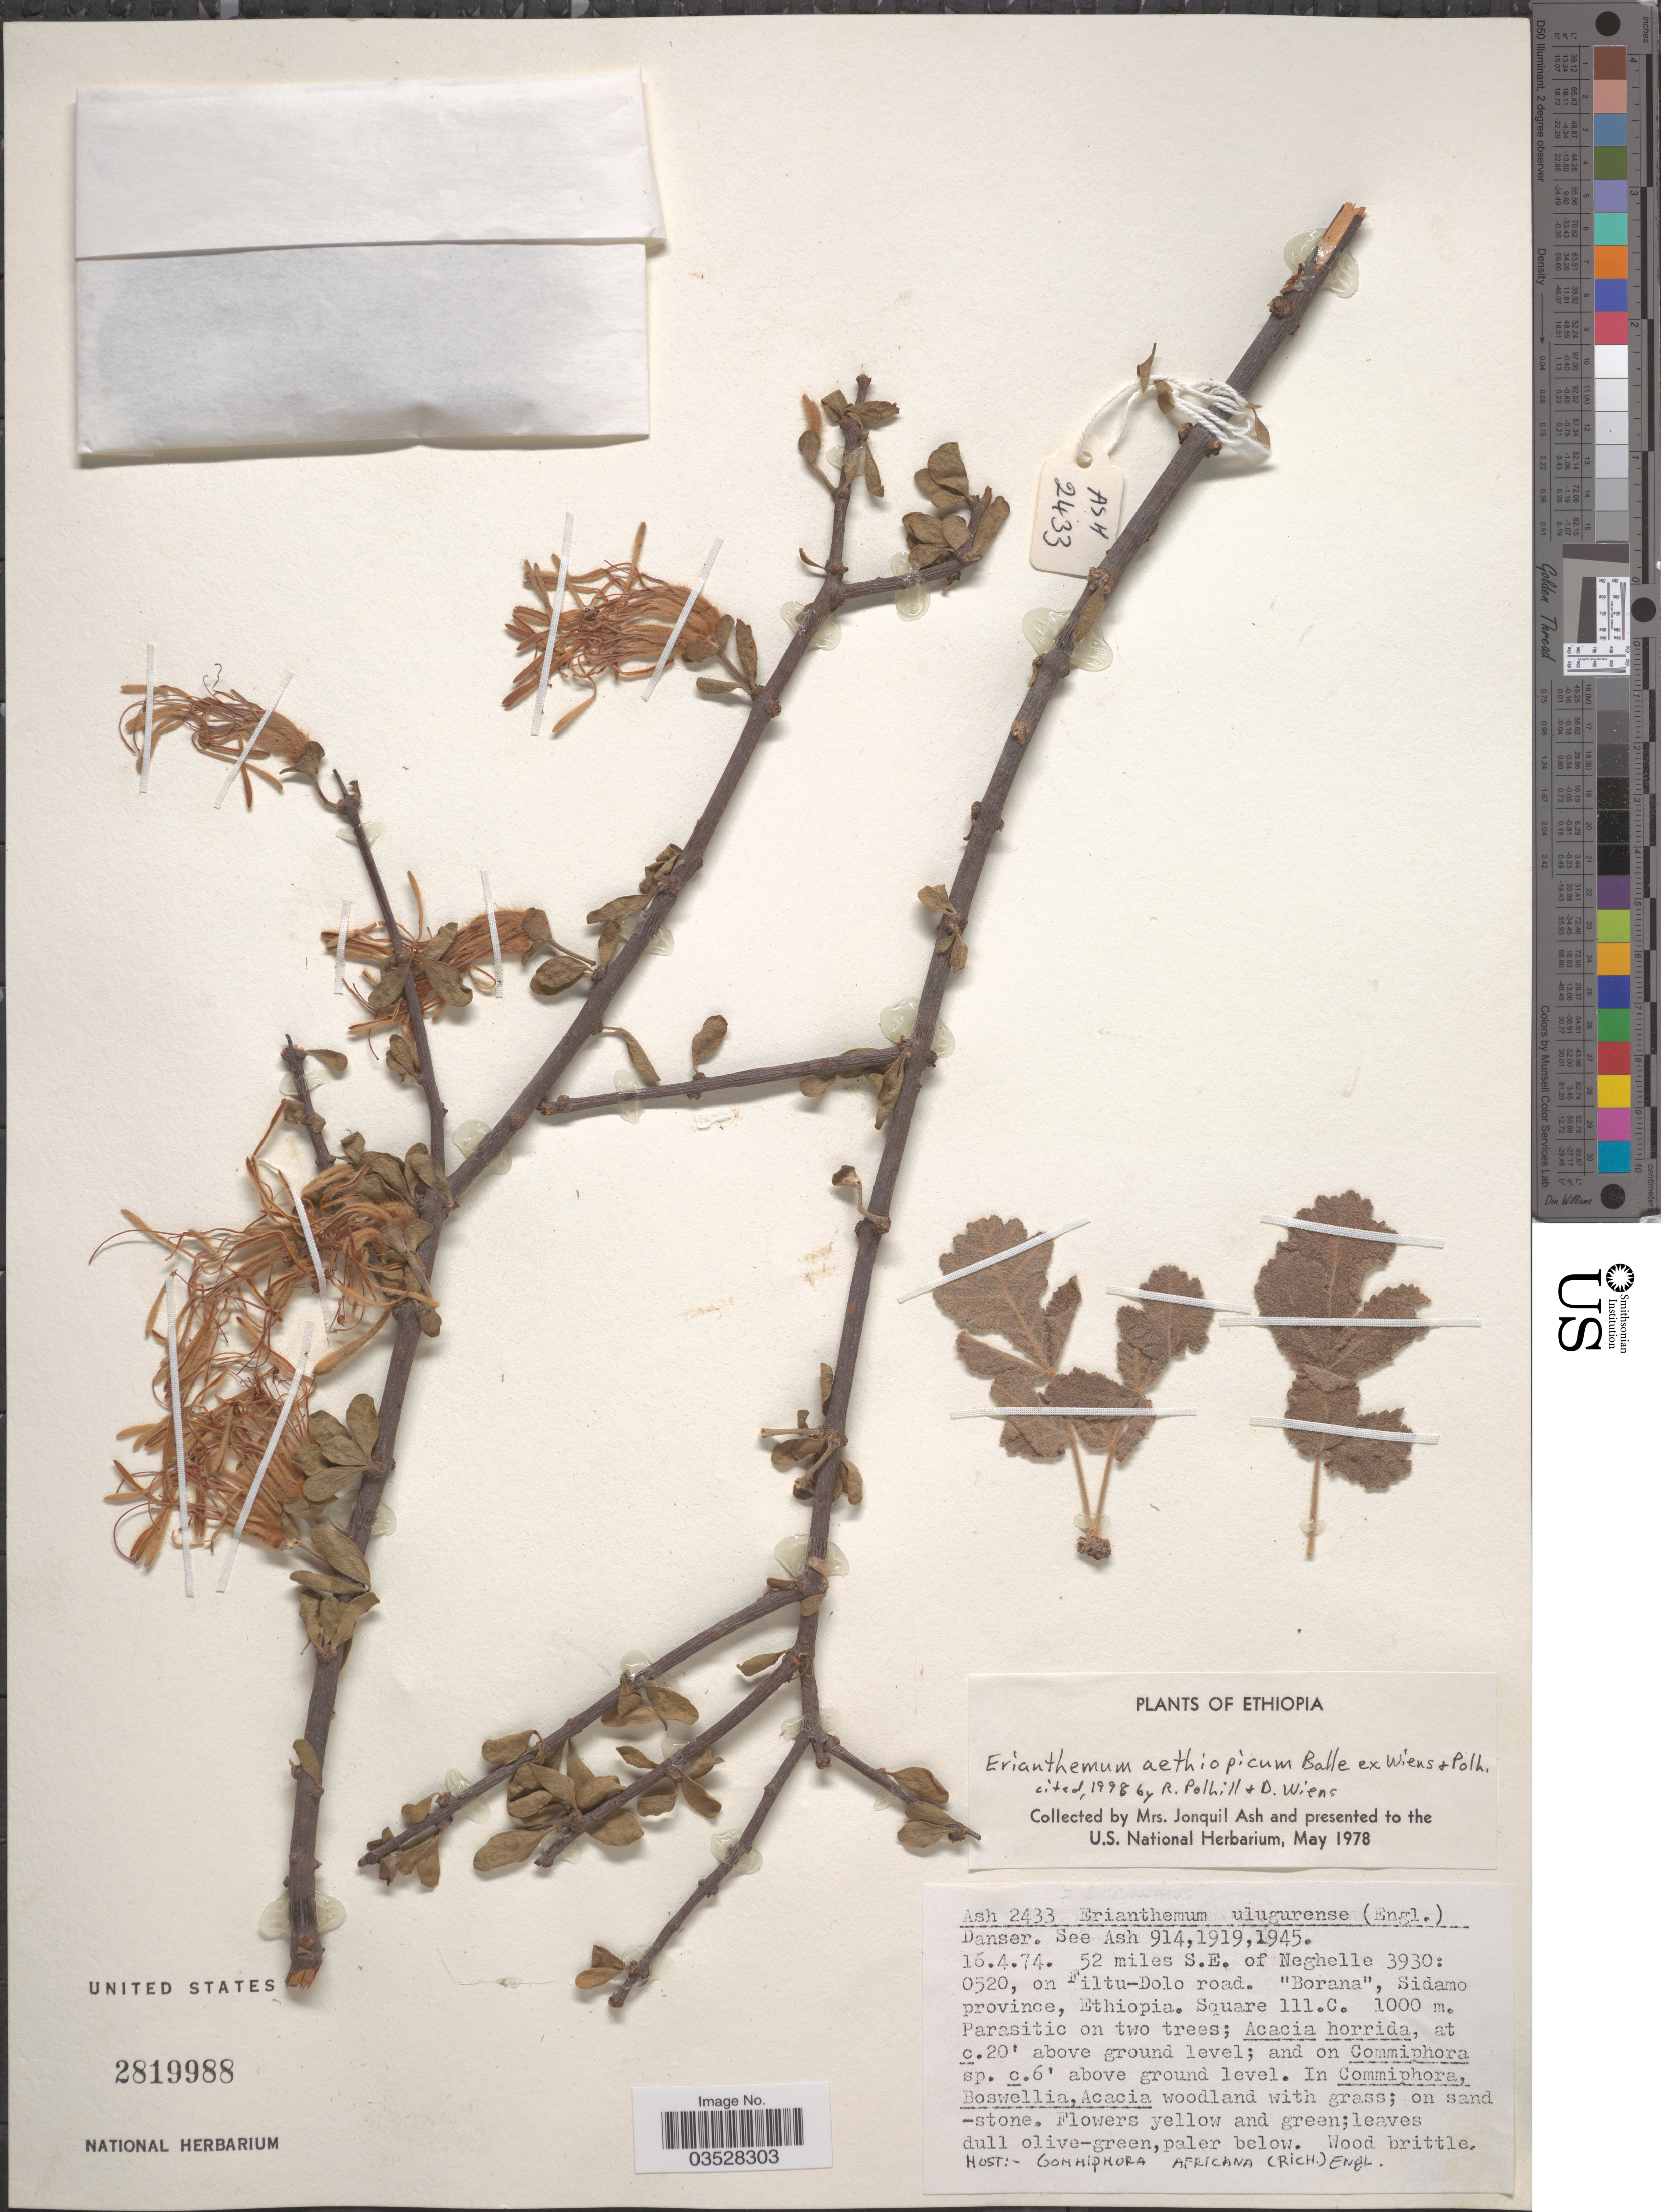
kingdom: Plantae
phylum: Tracheophyta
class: Magnoliopsida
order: Santalales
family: Loranthaceae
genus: Erianthemum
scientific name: Erianthemum aethiopicum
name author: Balle ex Wiens & Polhill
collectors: J. Ash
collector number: Ash2433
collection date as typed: Transcribed d/m/y: 16/4/74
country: Ethiopia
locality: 52 miles S.E. of Neghelle 3930: 0520, on Filtu-Dolo road. "Borana", Sidamo province. Square 111.C.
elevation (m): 1000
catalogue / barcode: US 2819988